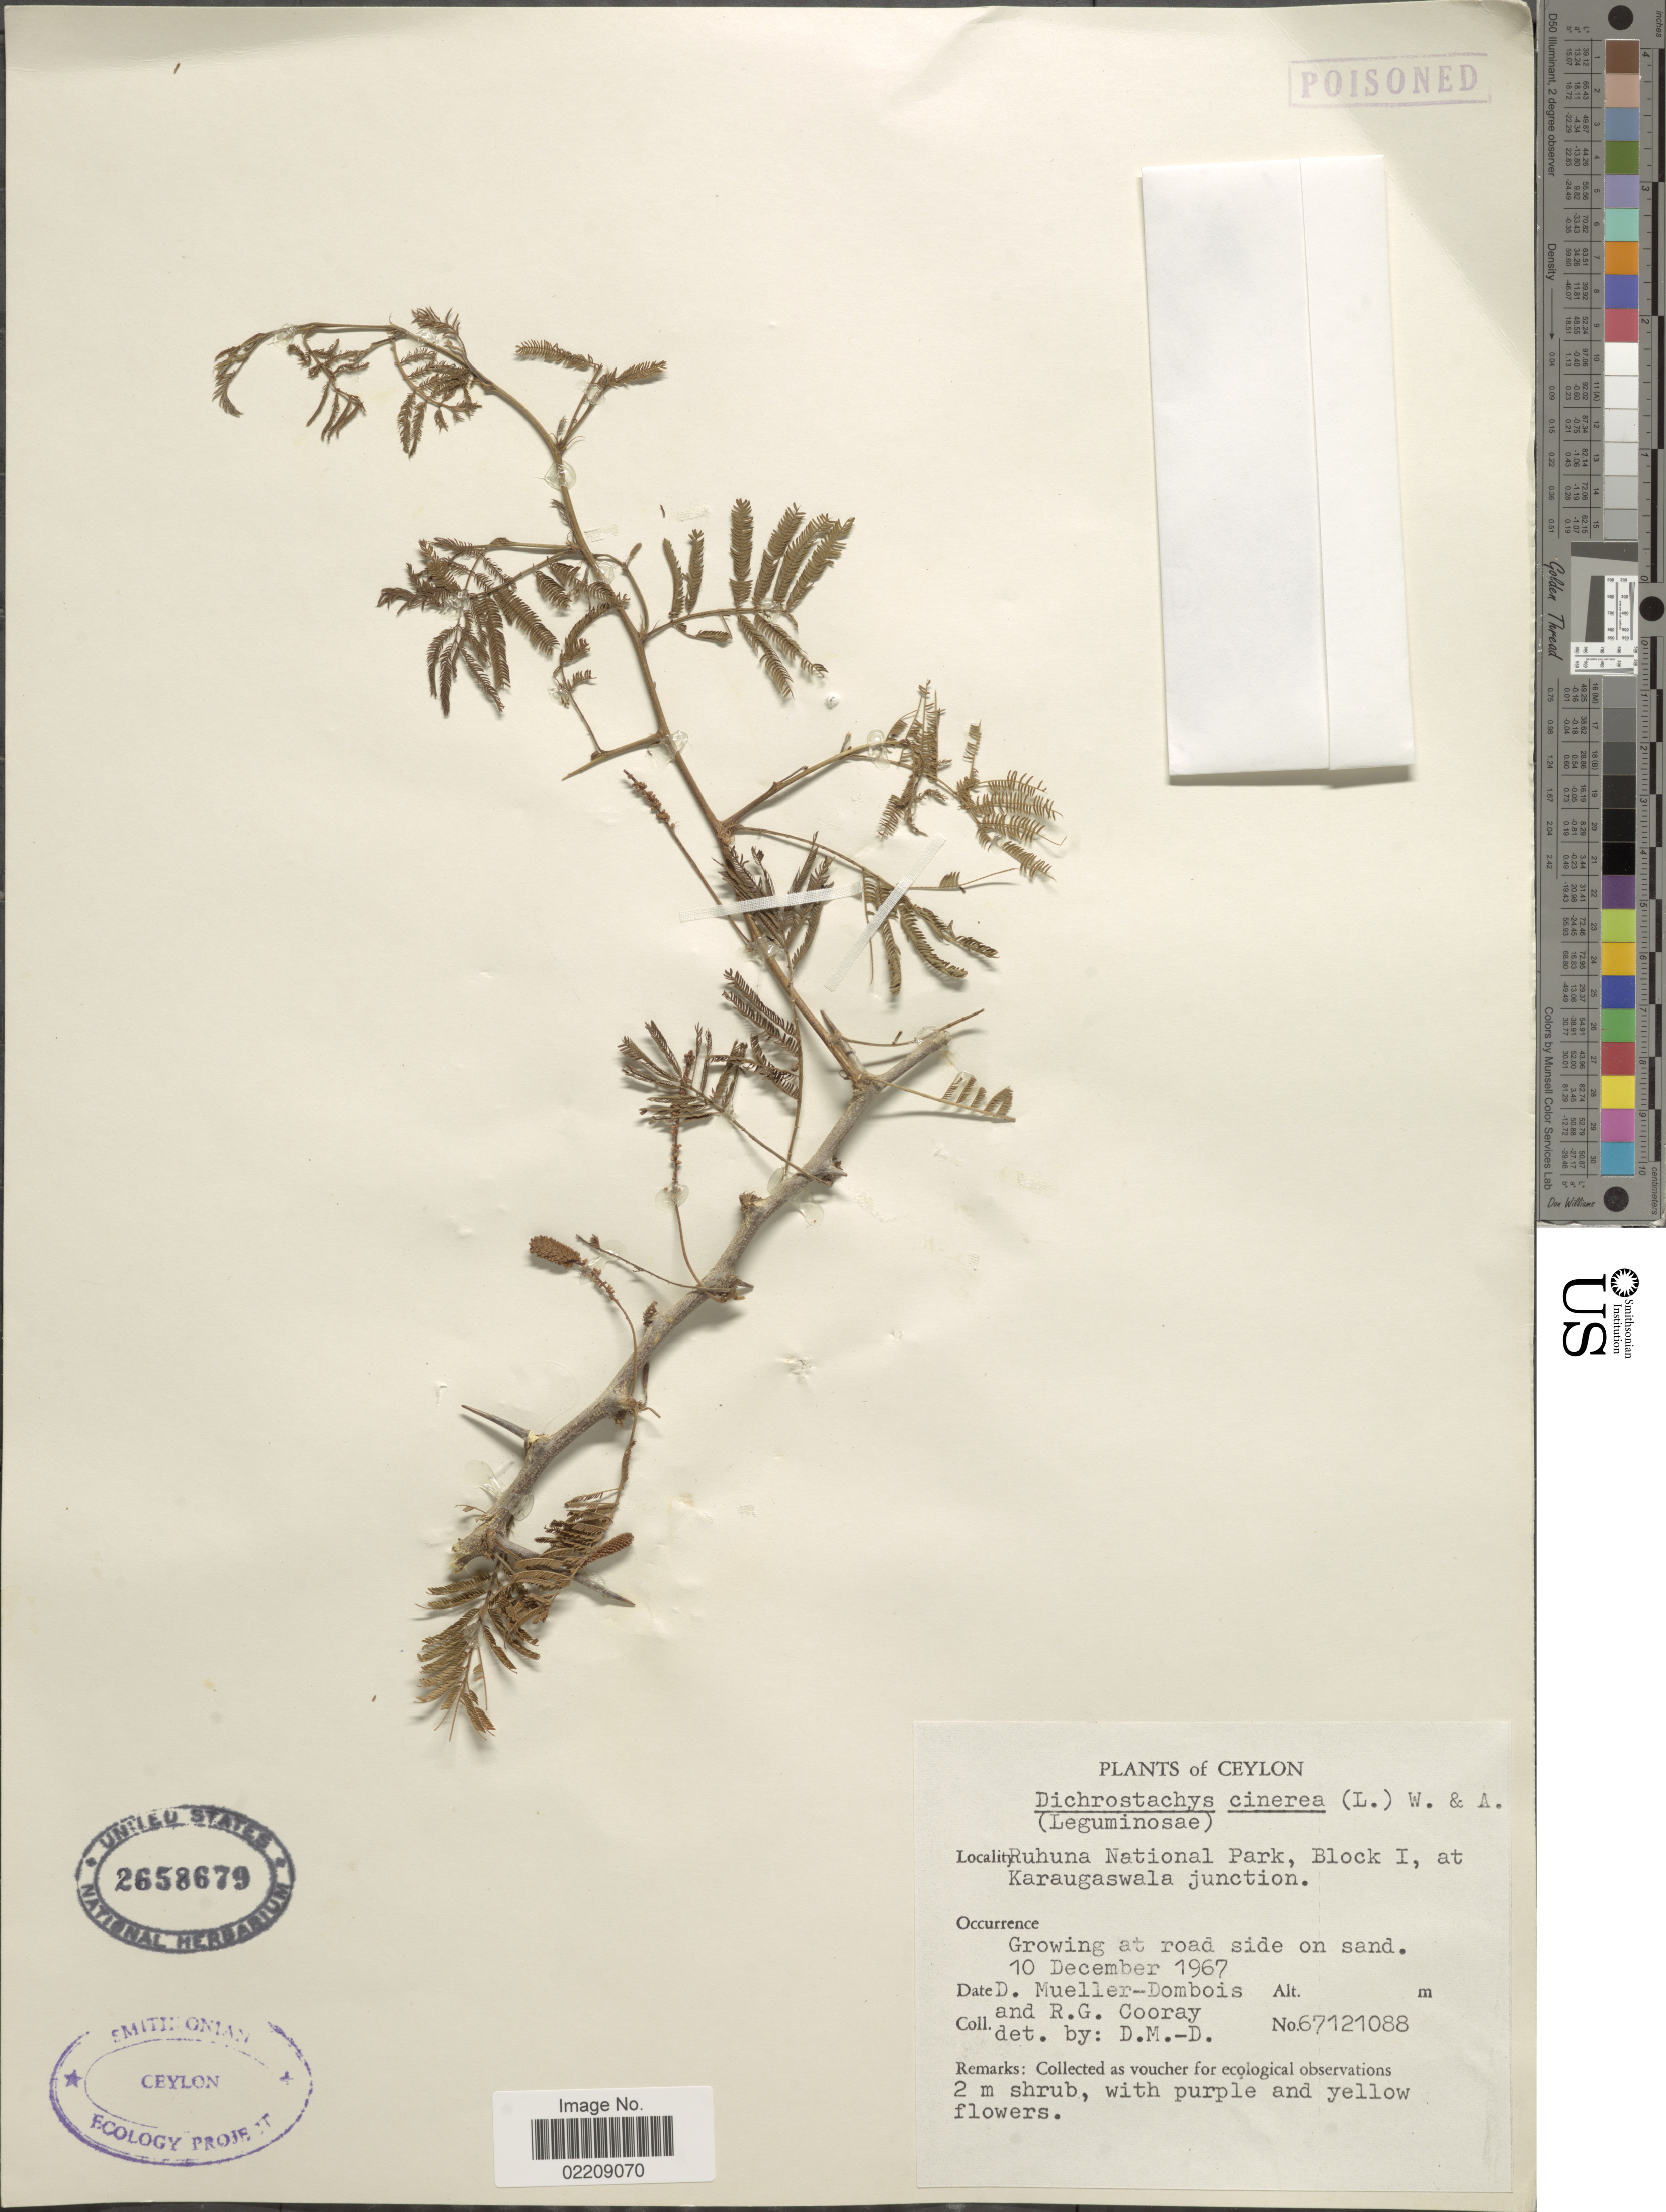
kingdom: Plantae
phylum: Tracheophyta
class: Magnoliopsida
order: Fabales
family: Fabaceae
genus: Dichrostachys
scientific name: Dichrostachys cinerea R. Vig., nom. illeg.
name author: R. Vig.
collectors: D. Mueller-Dombois & R. Cooray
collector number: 67121088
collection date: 1967-12-10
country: Sri Lanka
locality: Ceylon, Ruhuna National Park, Block I, at Karaugaswala junction, Growing at road side on sand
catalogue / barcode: US 2658679